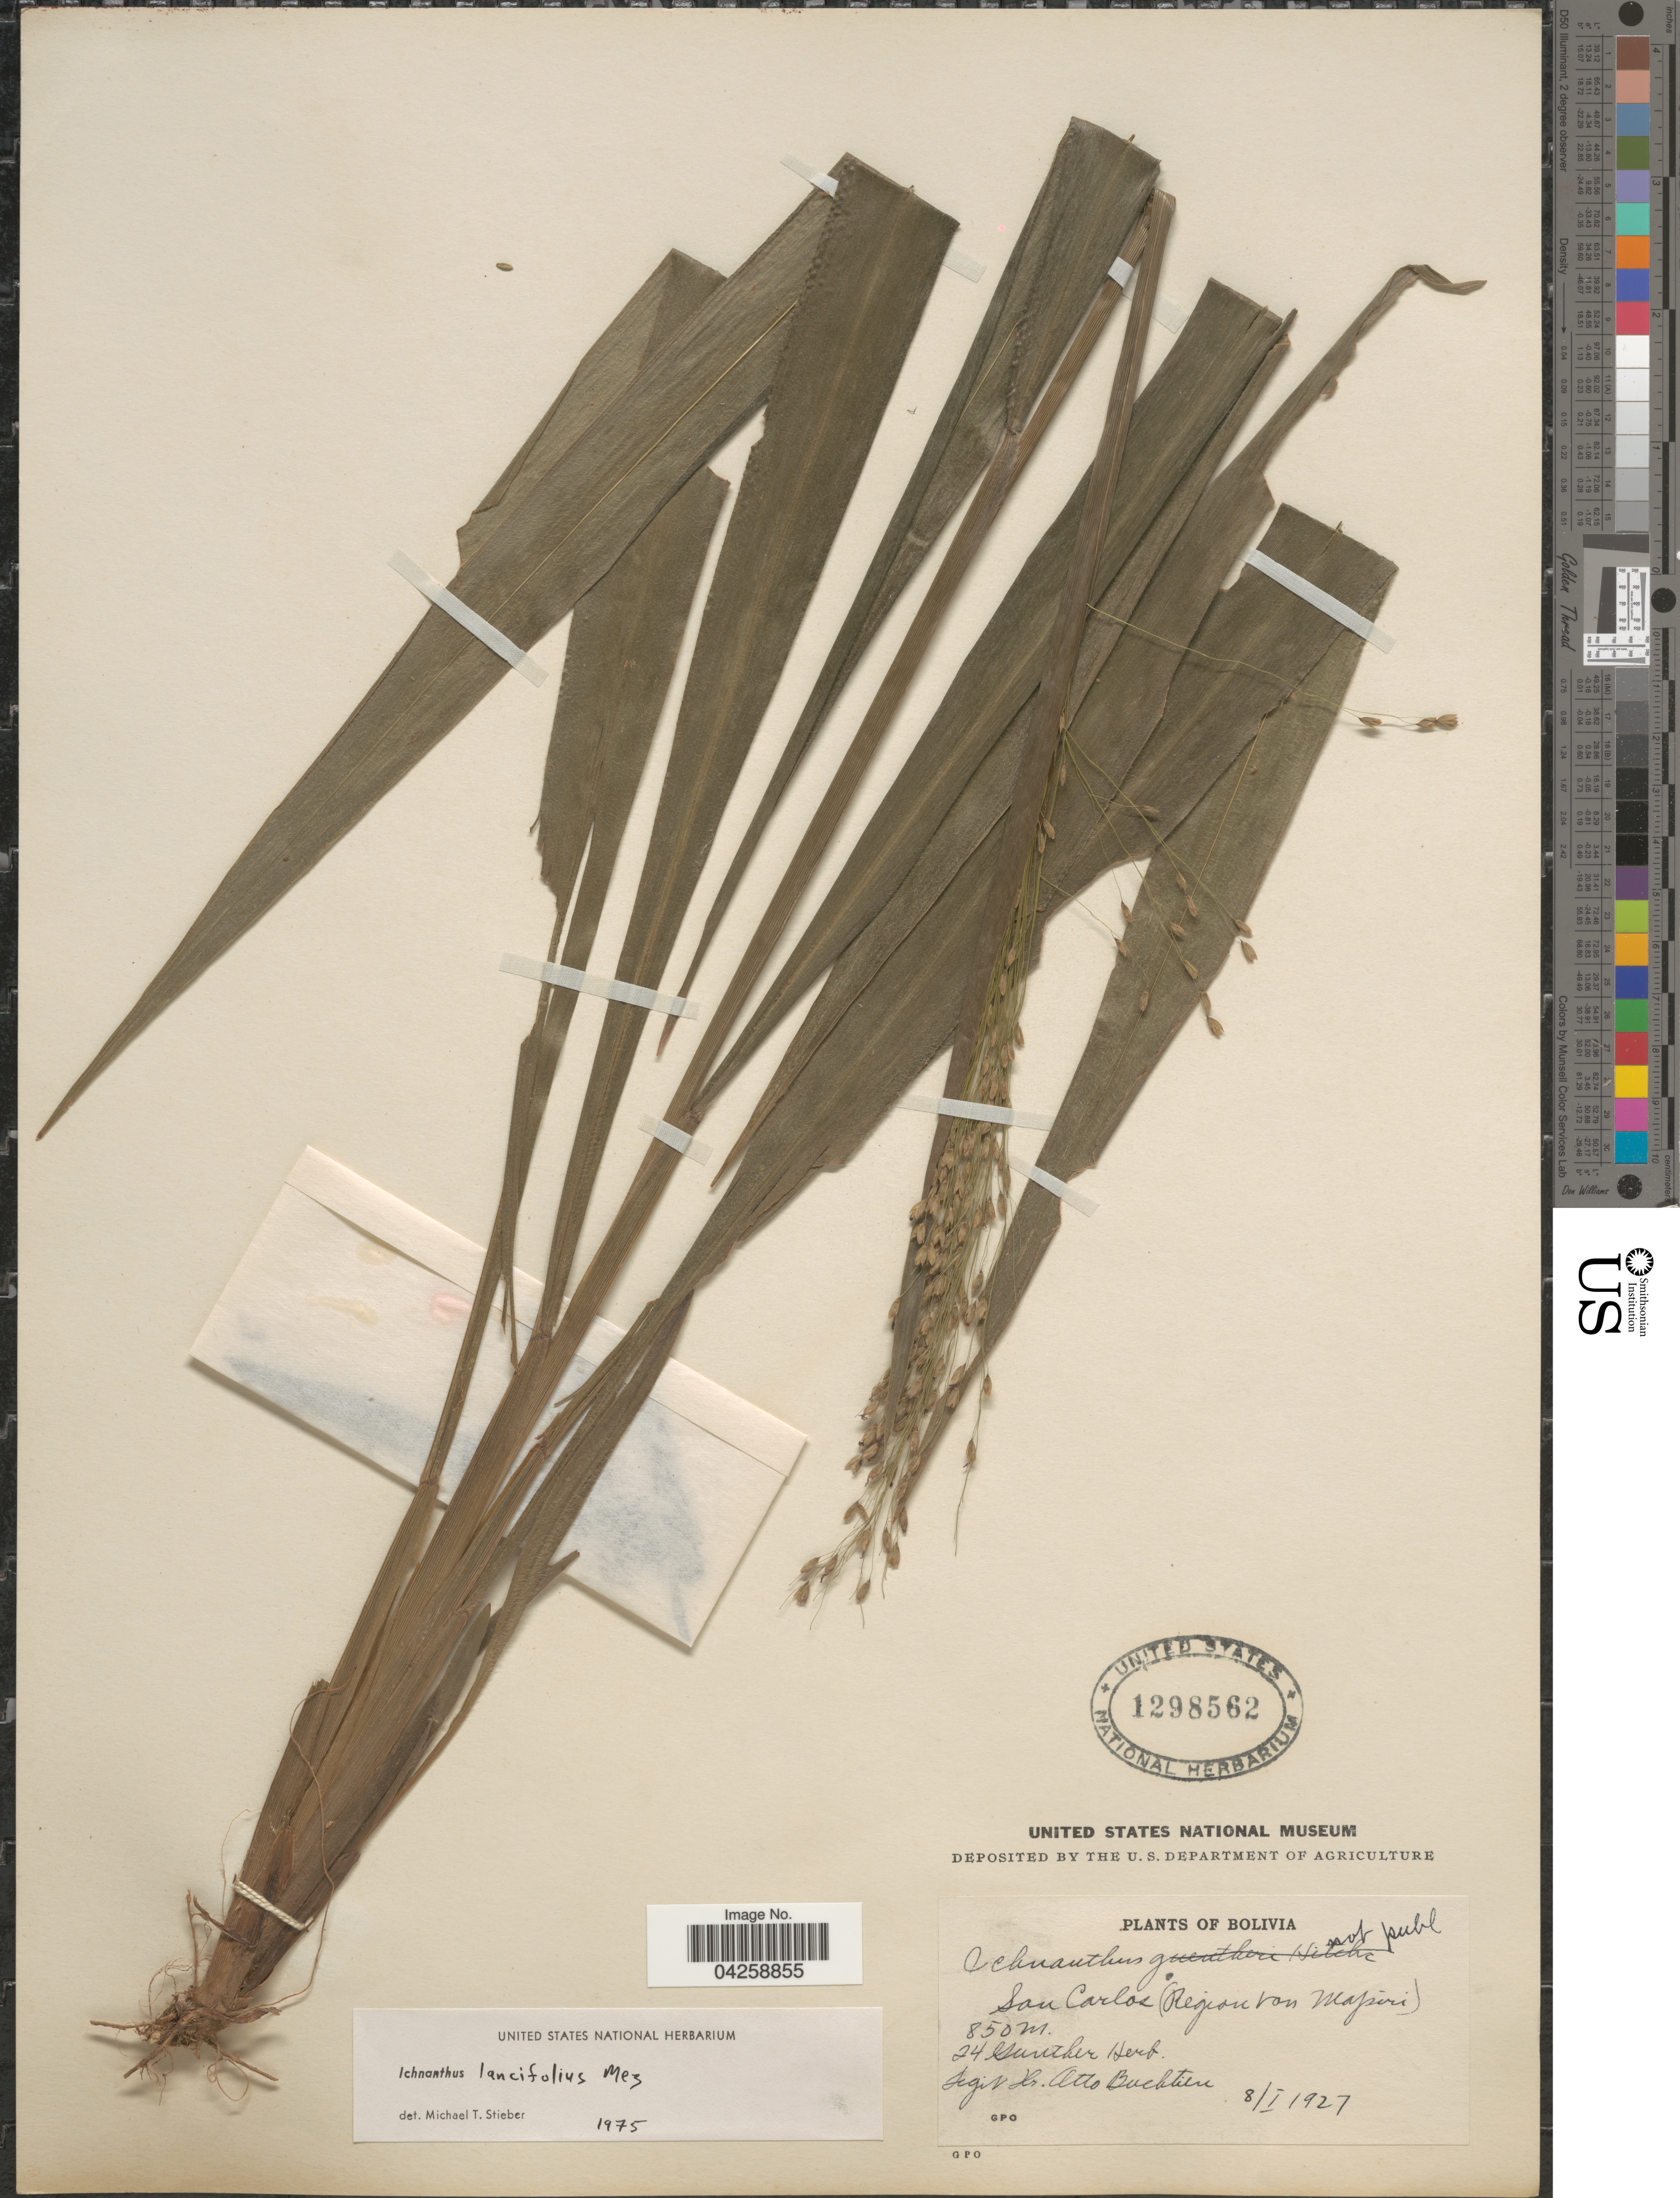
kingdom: Plantae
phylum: Tracheophyta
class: Liliopsida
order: Poales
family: Poaceae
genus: Ichnanthus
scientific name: Ichnanthus lancifolius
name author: Mez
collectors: O. Buchtien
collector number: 24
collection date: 1927-01-08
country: Bolivia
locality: San Carlos (Region von Mapiri).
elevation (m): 850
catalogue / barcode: US 1298561